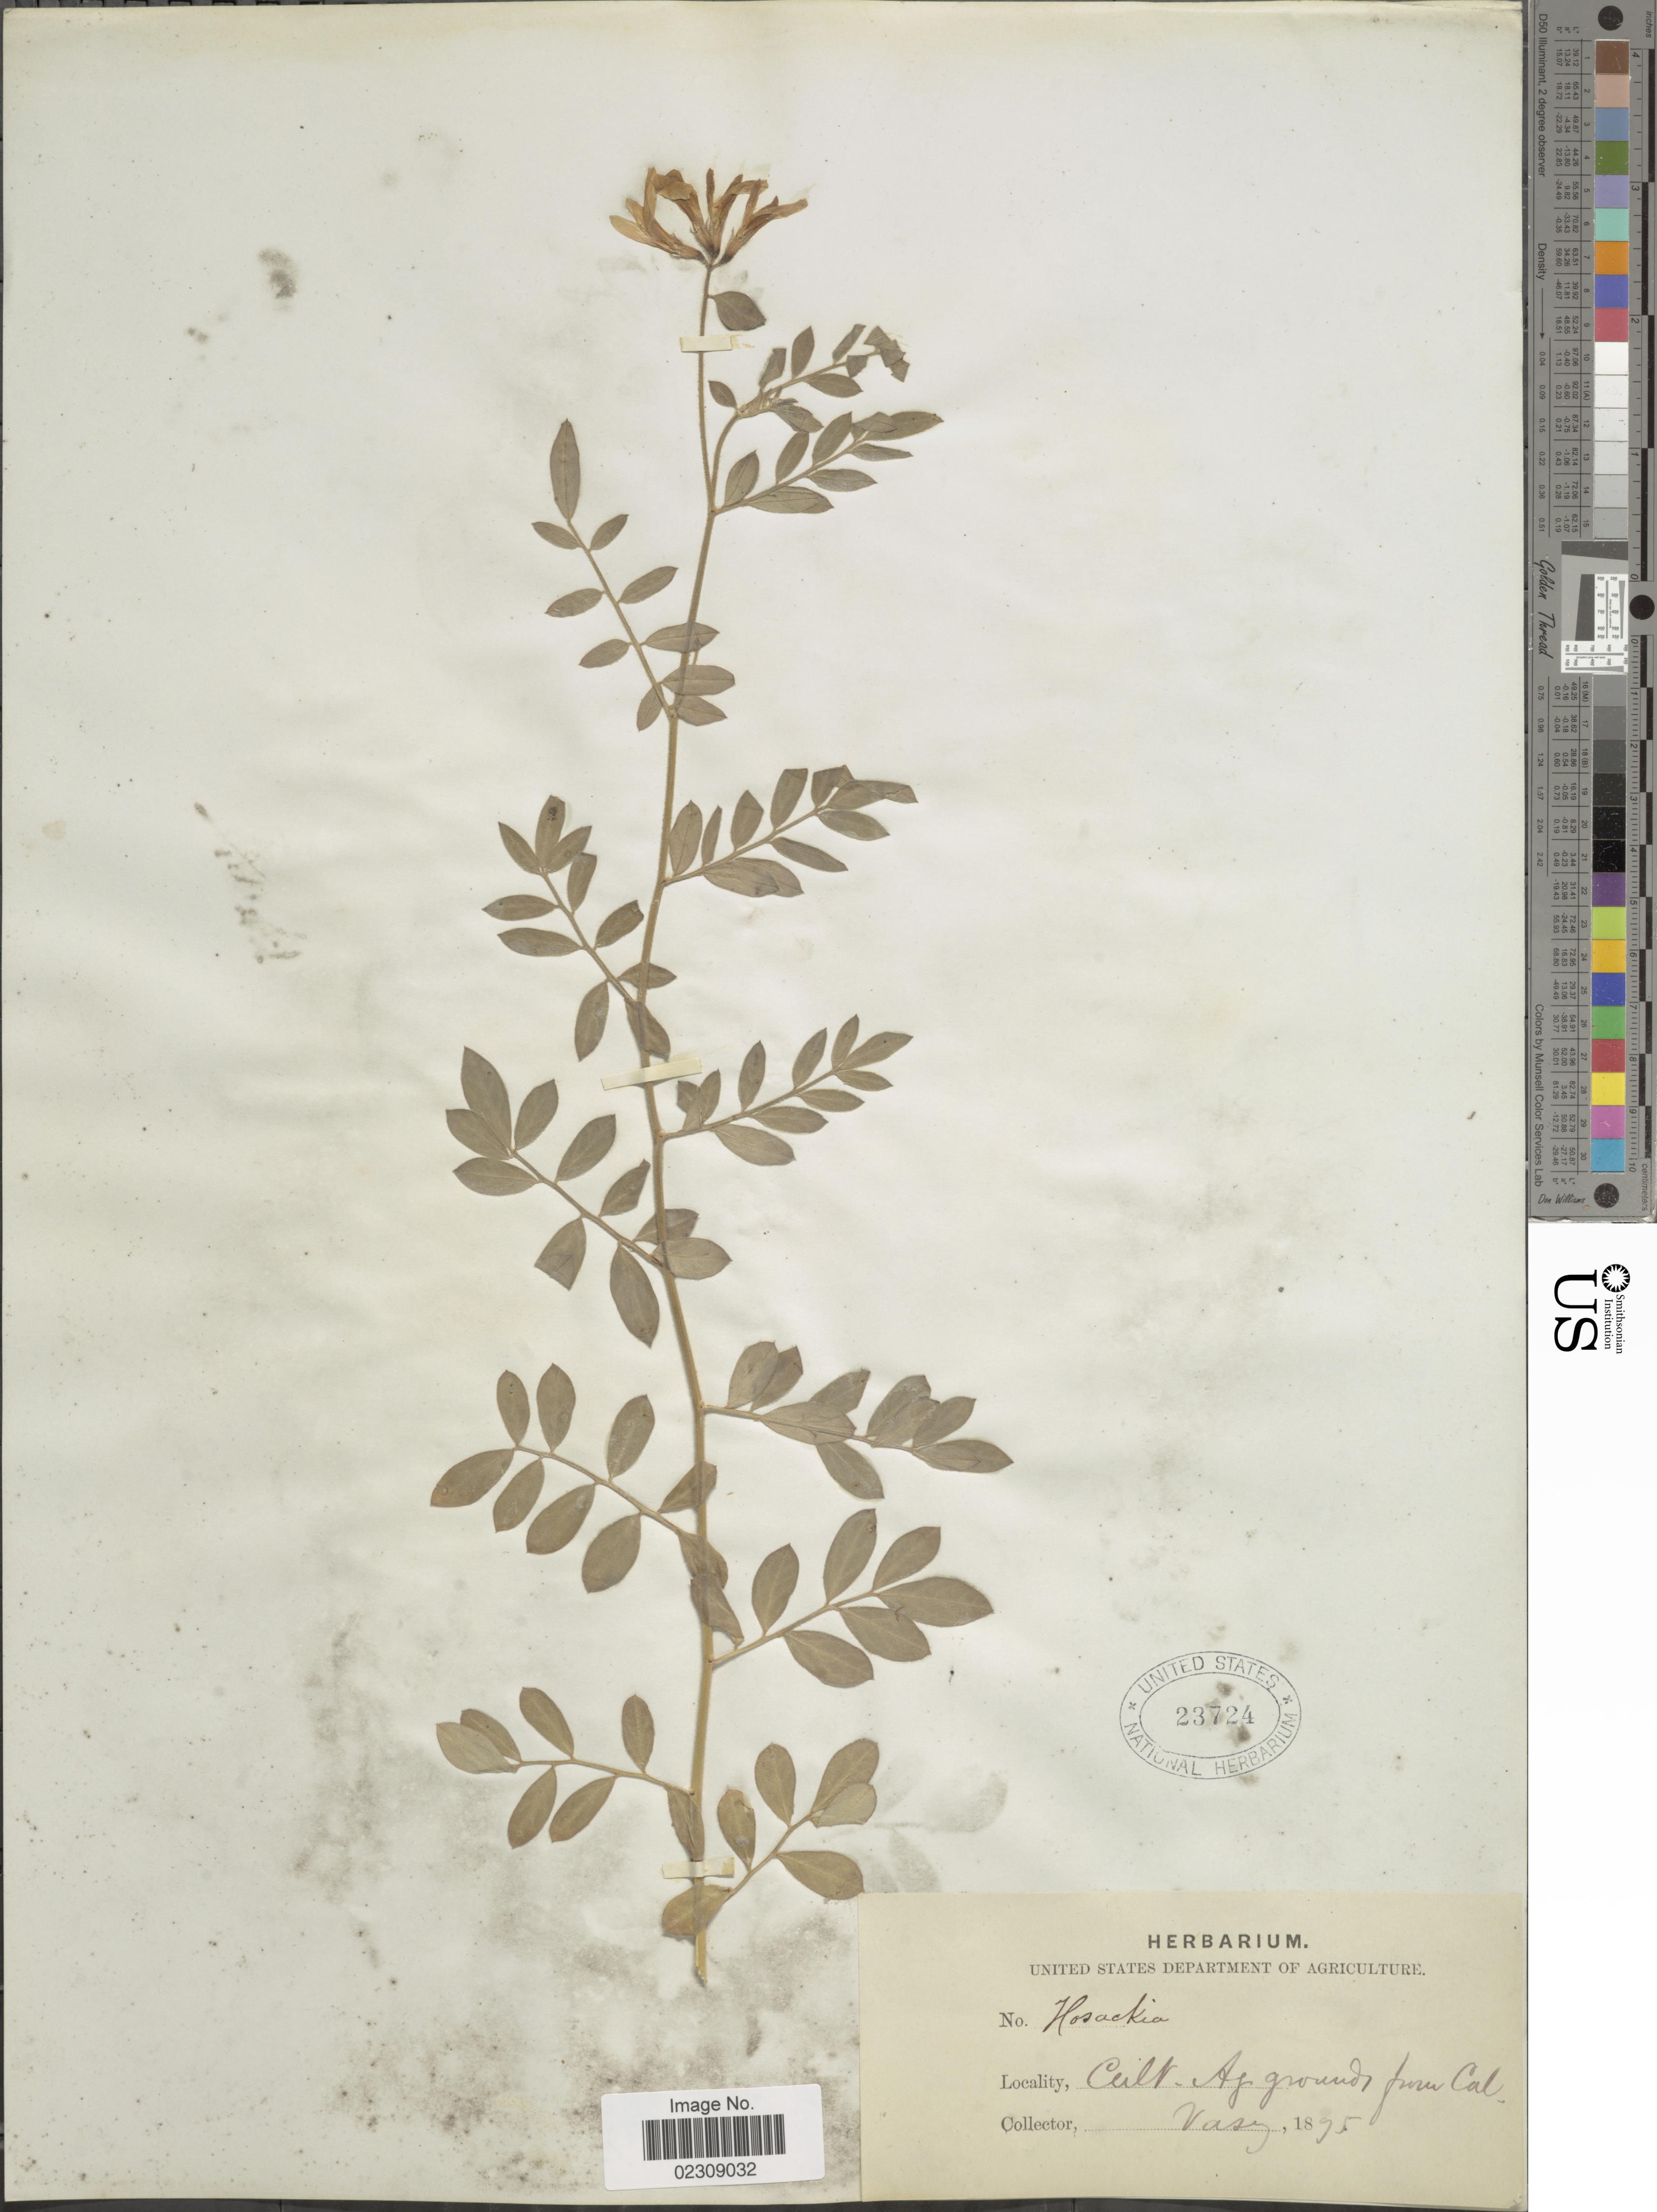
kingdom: Plantae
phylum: Tracheophyta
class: Magnoliopsida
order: Fabales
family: Fabaceae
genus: Hosackia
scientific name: Hosackia sp.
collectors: Vasey, --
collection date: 1895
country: United States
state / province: California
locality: Cult. Ag grounds from Cal.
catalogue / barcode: US 23724